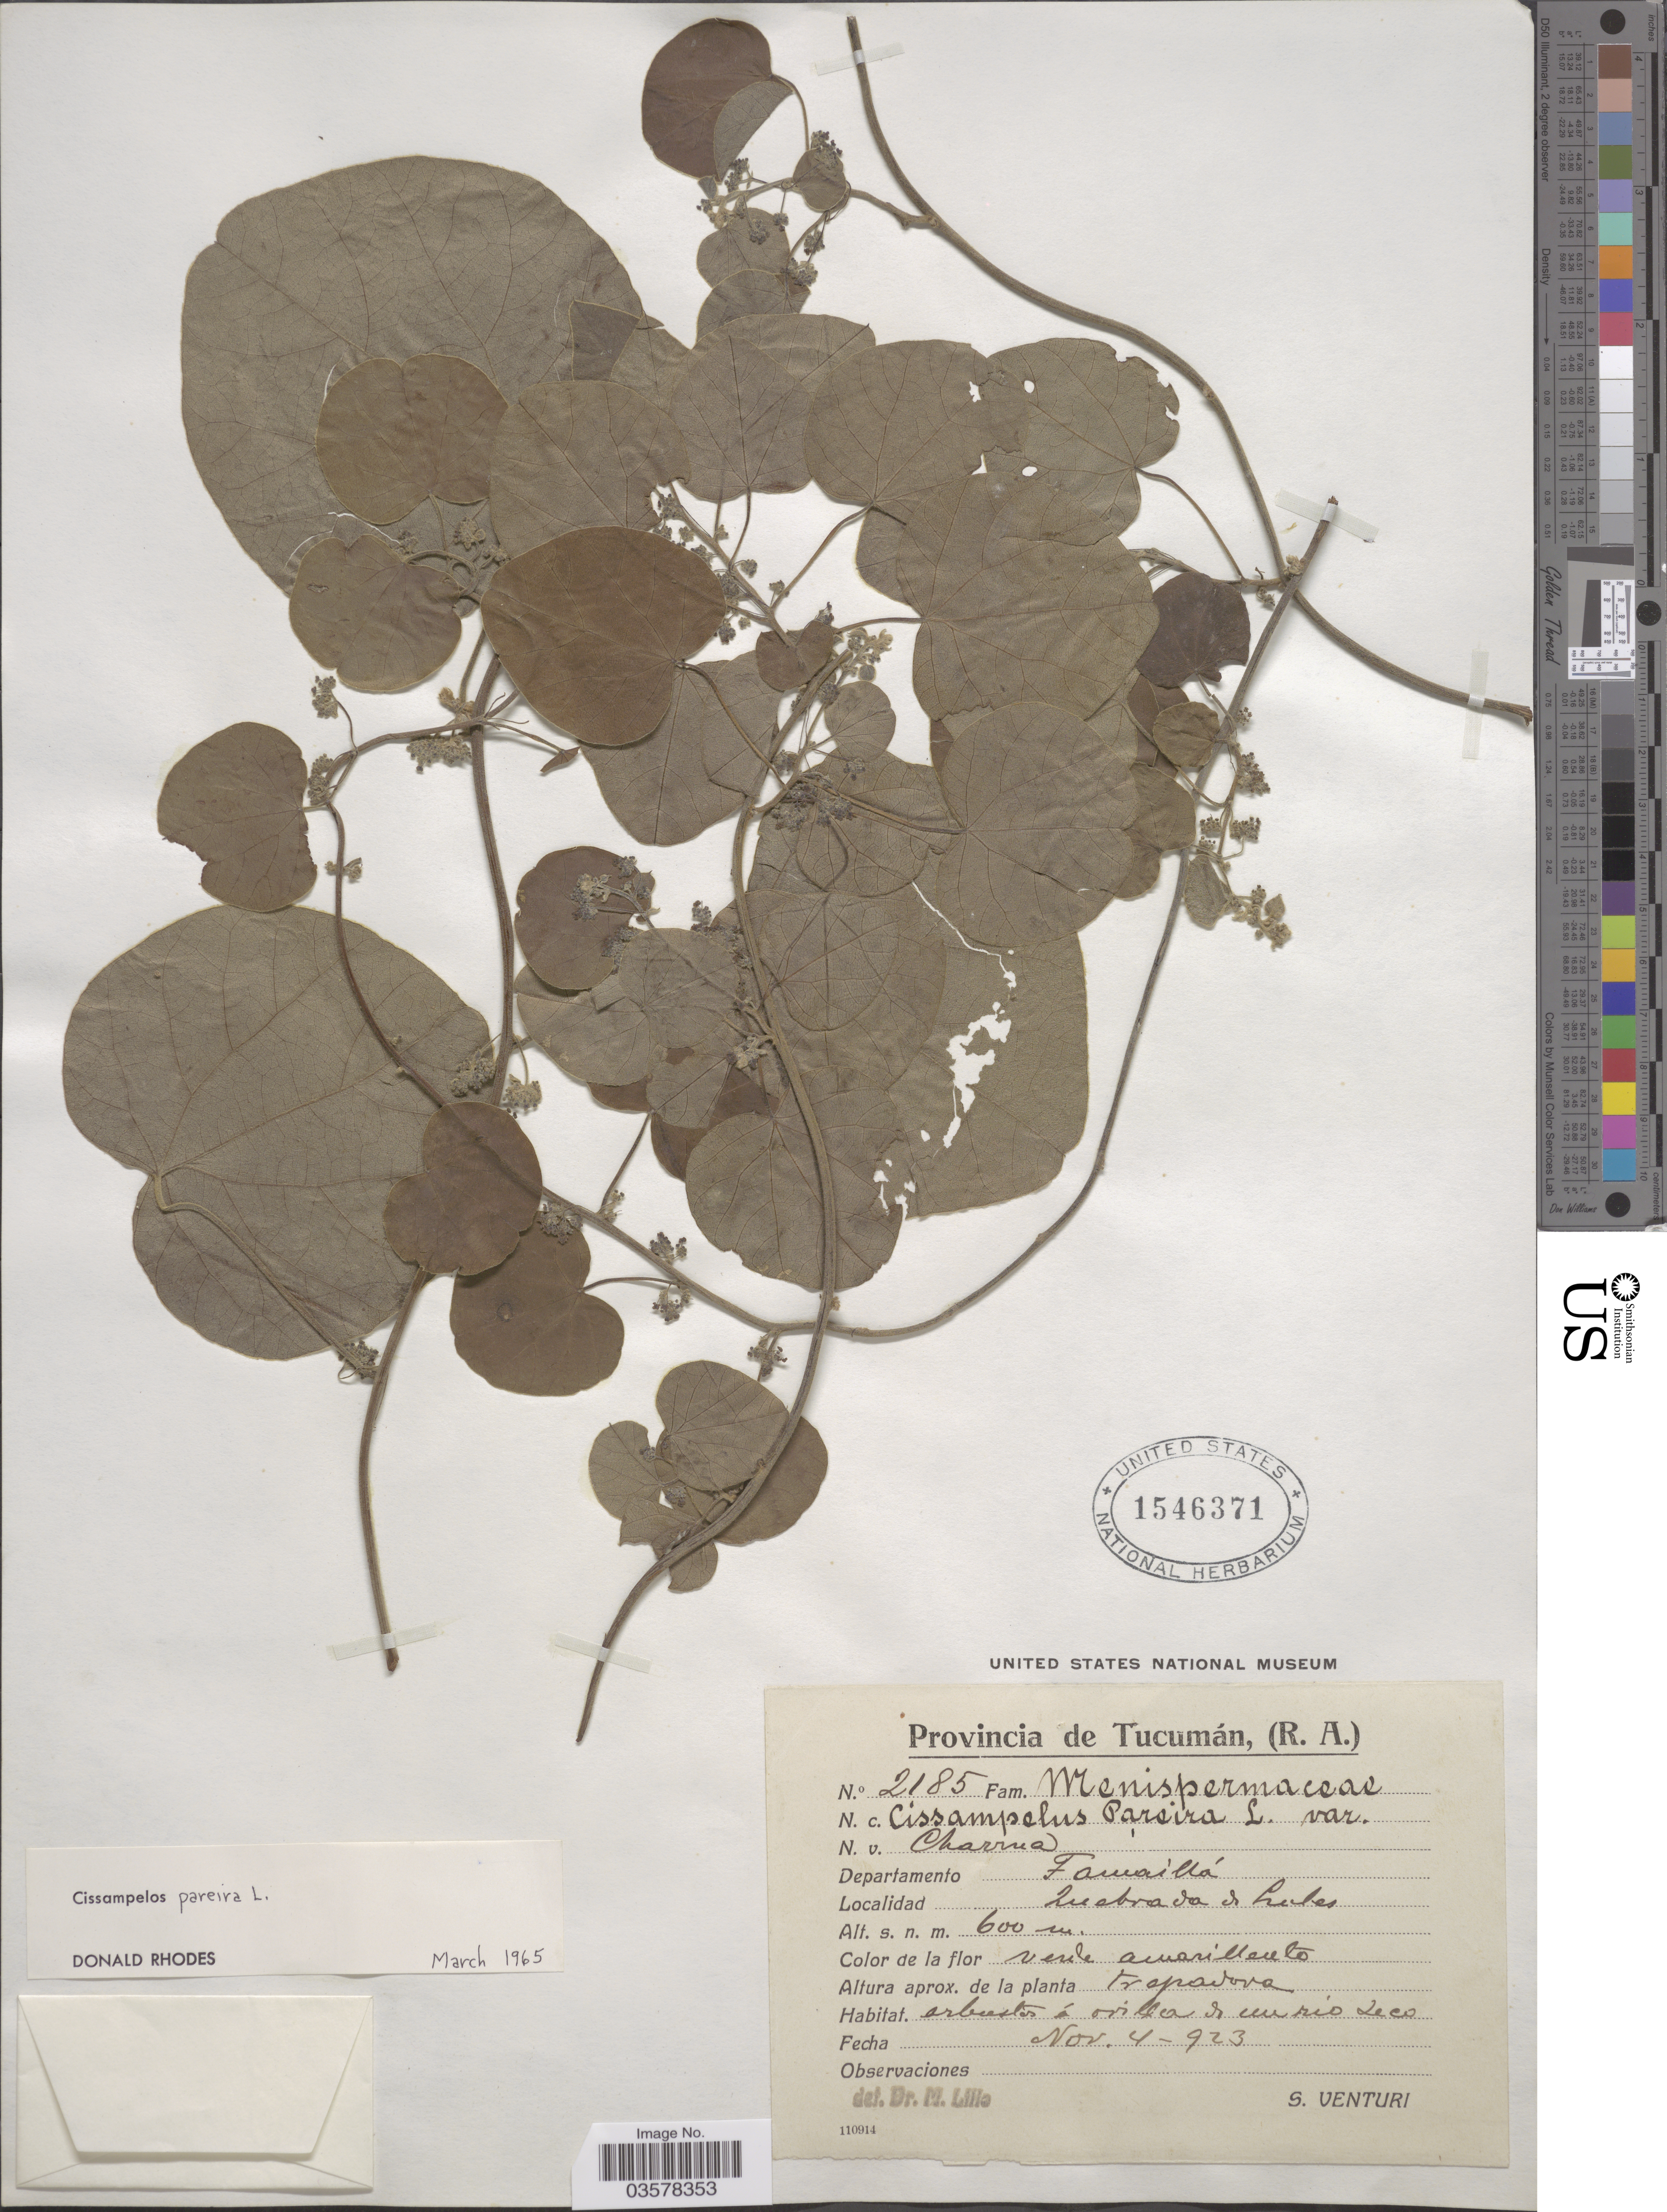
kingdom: Plantae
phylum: Tracheophyta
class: Magnoliopsida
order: Ranunculales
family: Menispermaceae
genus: Cissampelos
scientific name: Cissampelos pareira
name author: L.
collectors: S. Venturi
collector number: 2185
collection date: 1923-11-04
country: Argentina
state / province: Tucuman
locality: Departamento Famaillá. Quebrada de Lules.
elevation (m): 600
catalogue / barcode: US 1546371